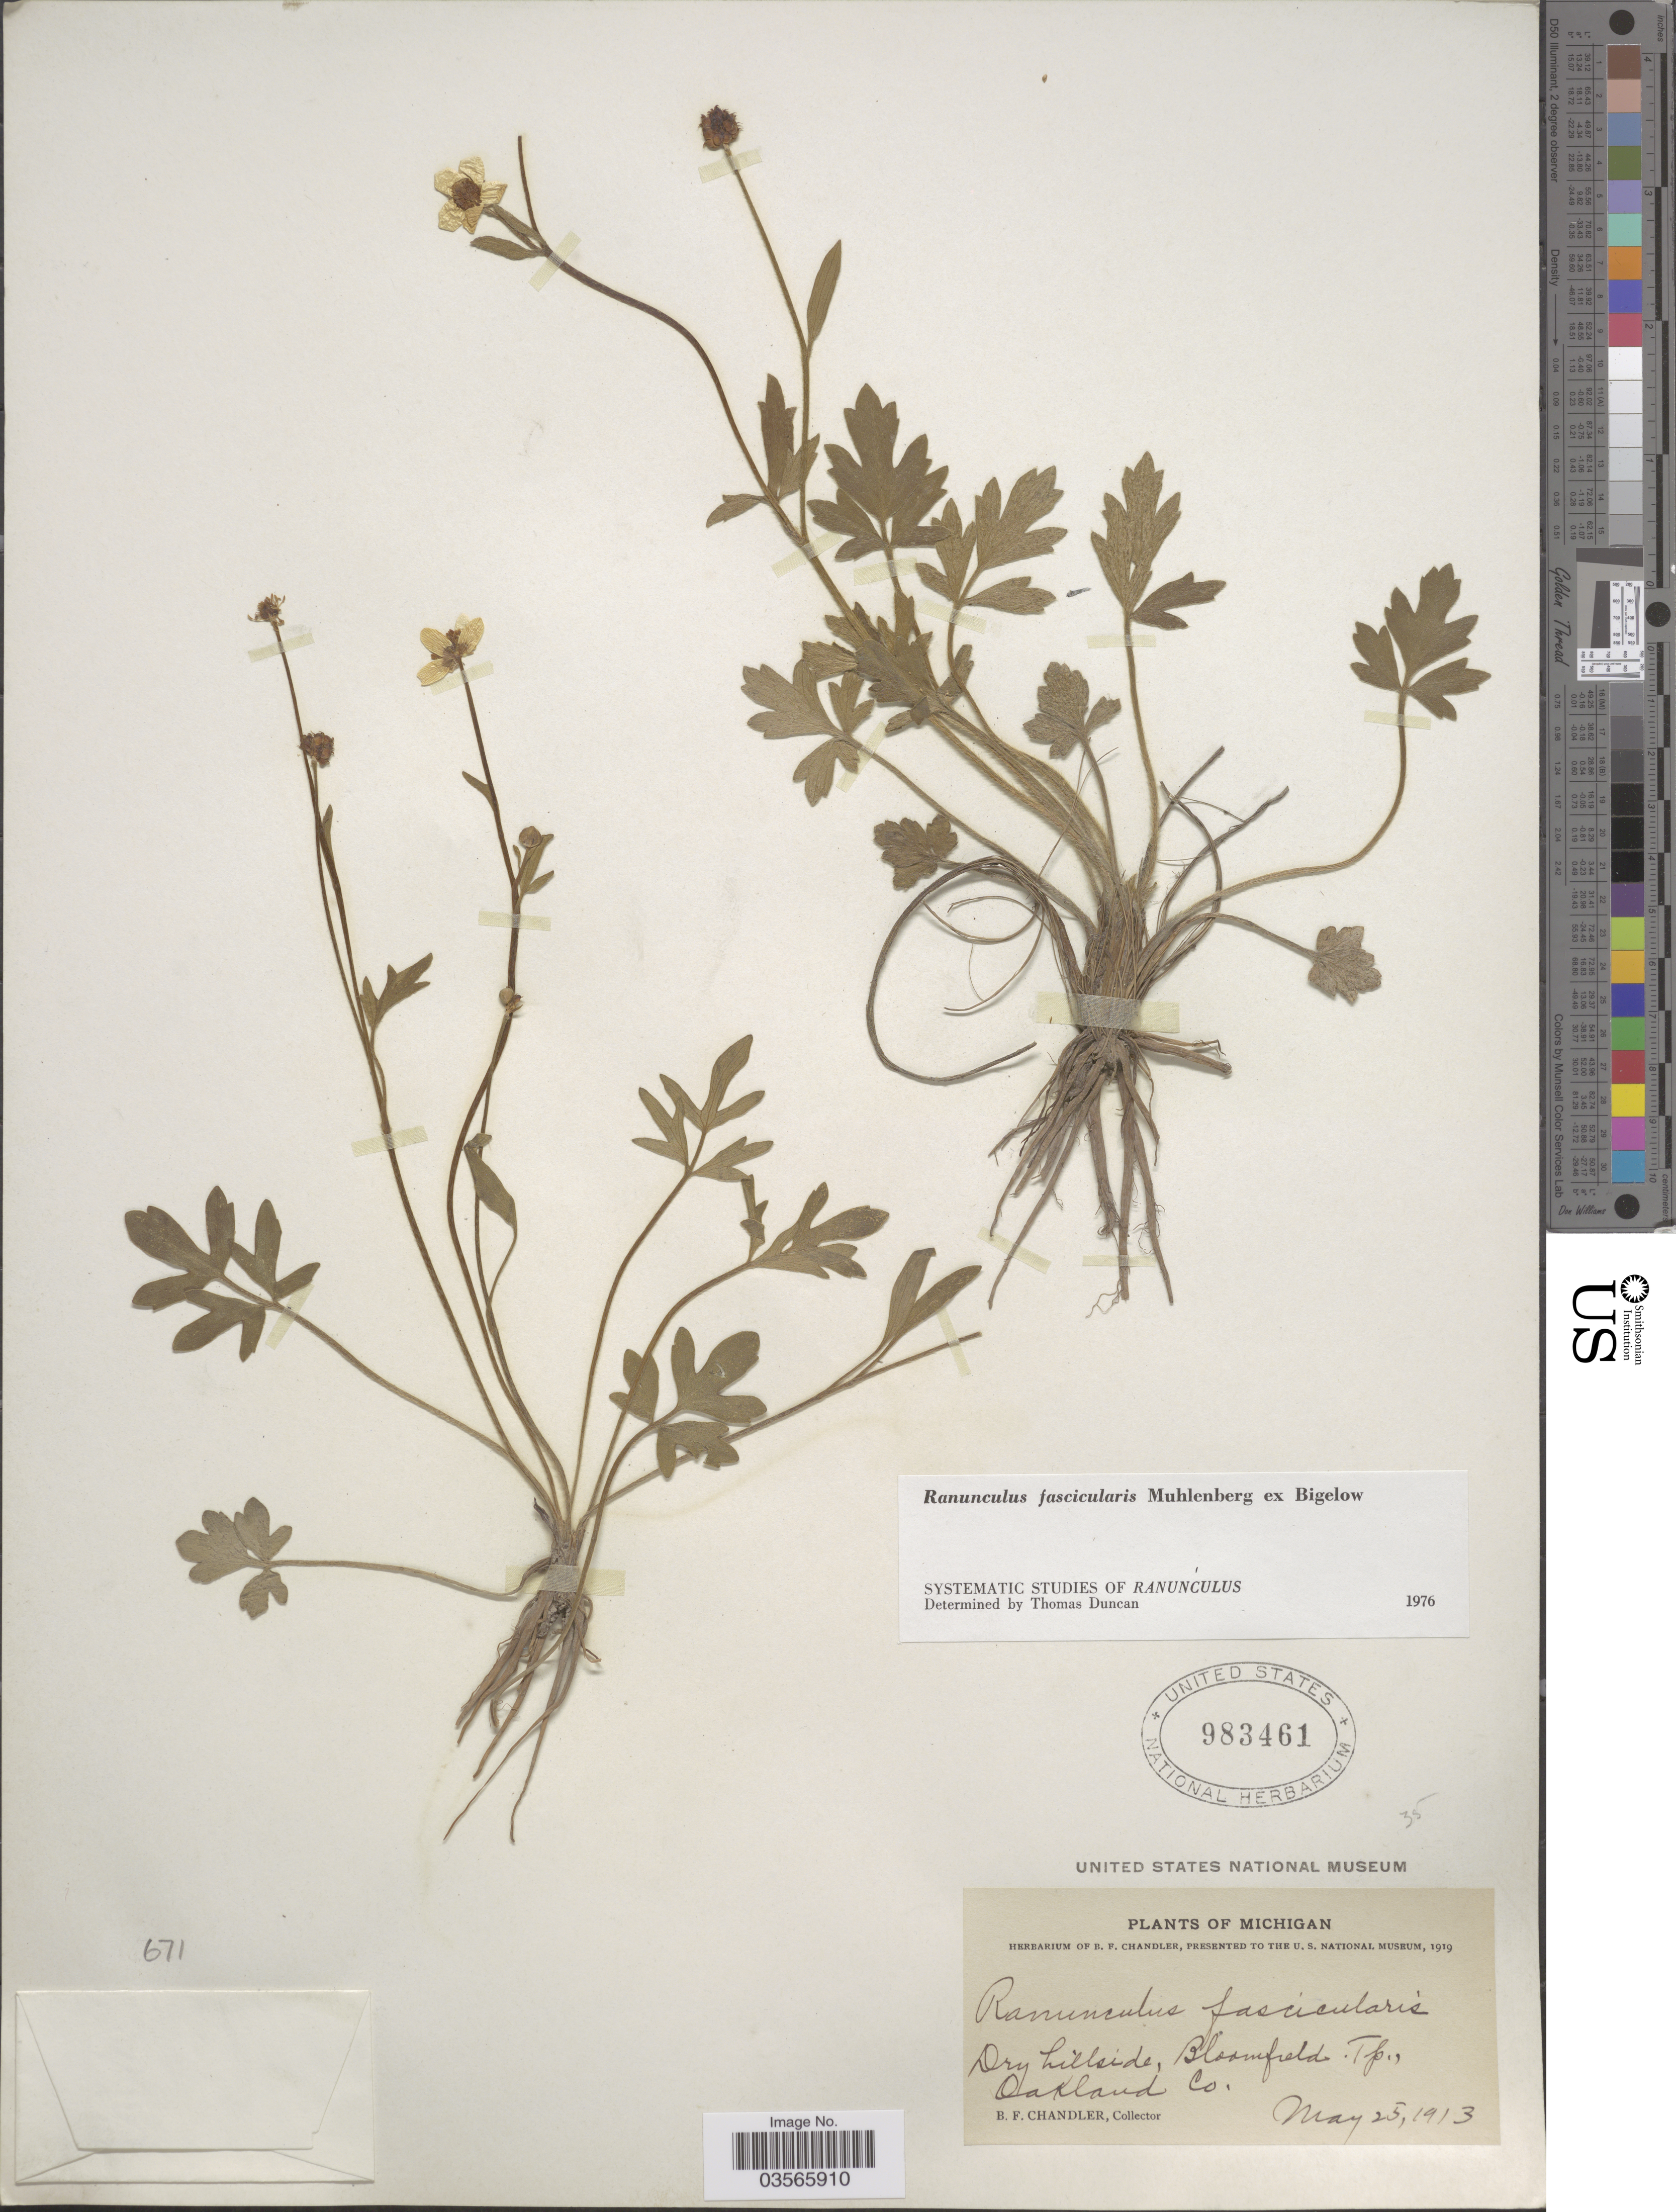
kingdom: Plantae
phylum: Tracheophyta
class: Magnoliopsida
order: Ranunculales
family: Ranunculaceae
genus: Ranunculus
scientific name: Ranunculus fascicularis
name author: Muhl. ex Bigelow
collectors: B. F. Chandler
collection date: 1913-05-25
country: United States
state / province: Michigan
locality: Dry hillside, Bloomfield Tp., Oakland Co.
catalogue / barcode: US 983461